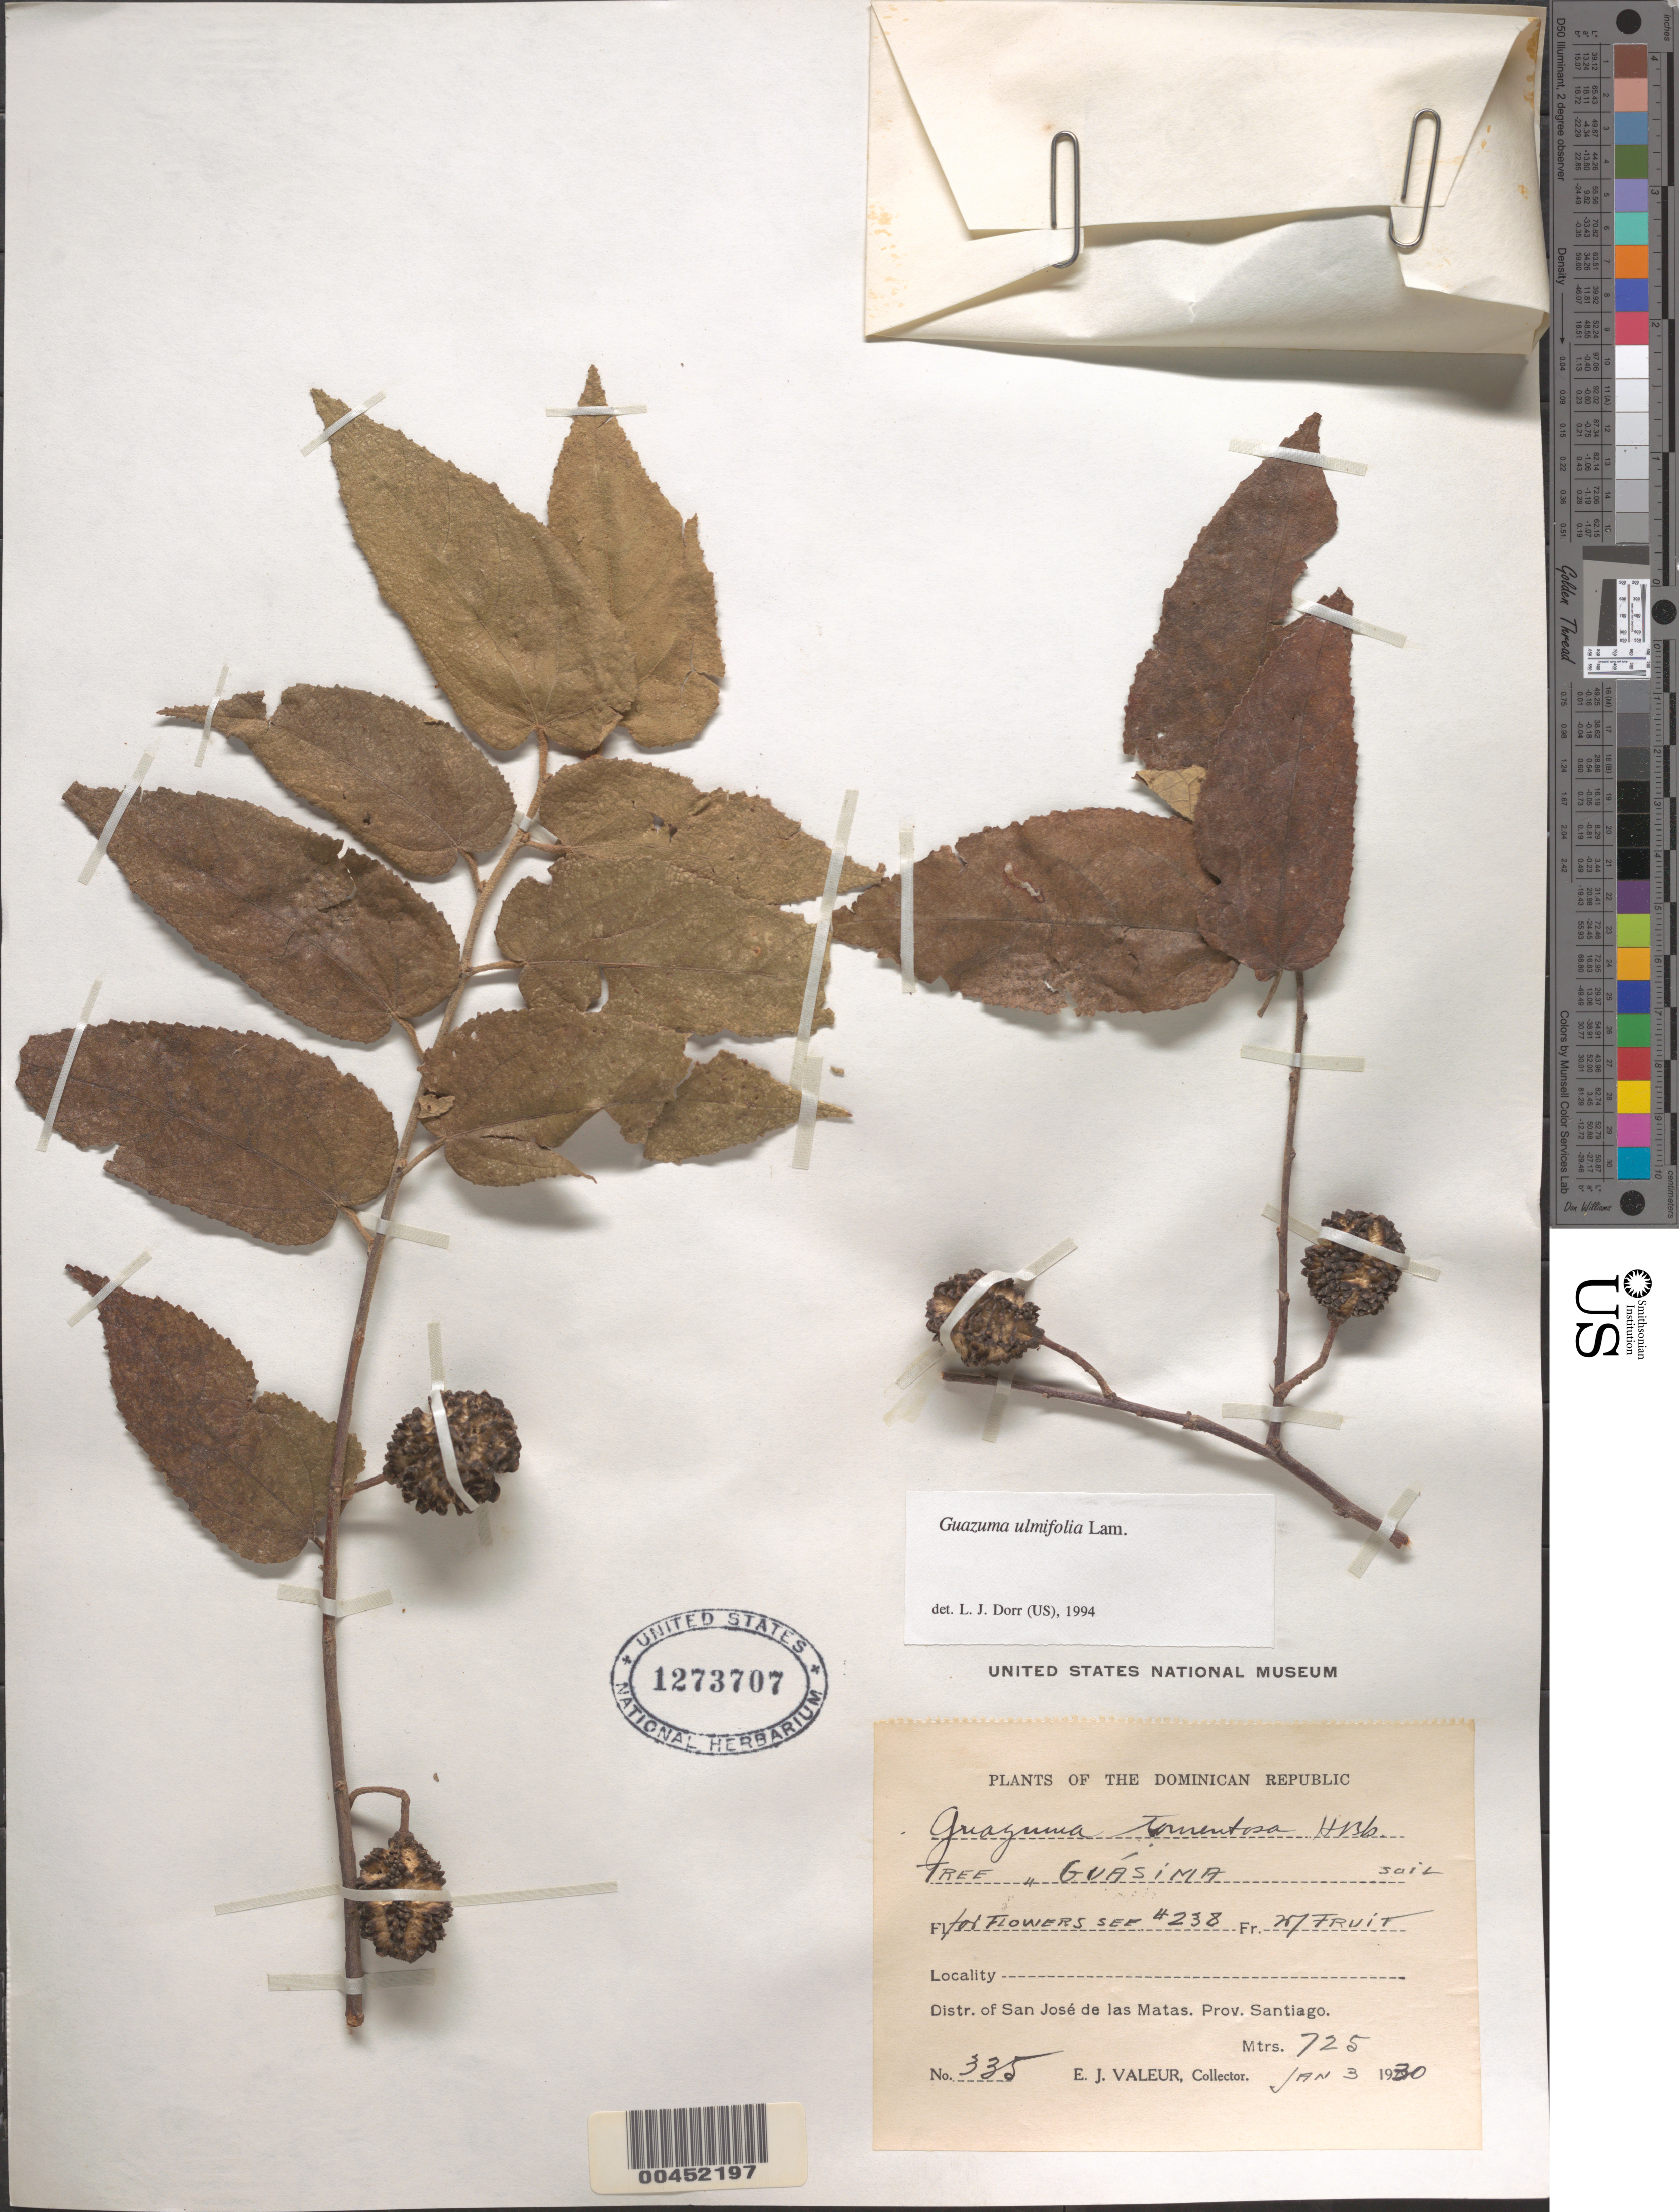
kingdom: Plantae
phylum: Tracheophyta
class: Magnoliopsida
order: Malvales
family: Malvaceae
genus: Guazuma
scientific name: Guazuma ulmifolia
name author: Lam.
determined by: Dorr, L. J., (BOT), Smithsonian Institution - National Museum of Natural History (UNITED STATES)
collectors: E. Valeur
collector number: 335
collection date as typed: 03 Jan 1930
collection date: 1930-01-03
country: Dominican Republic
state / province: Santiago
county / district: San José de las Matas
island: Hispaniola Island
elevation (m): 725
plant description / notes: Common name: Guásima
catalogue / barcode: US 1273707